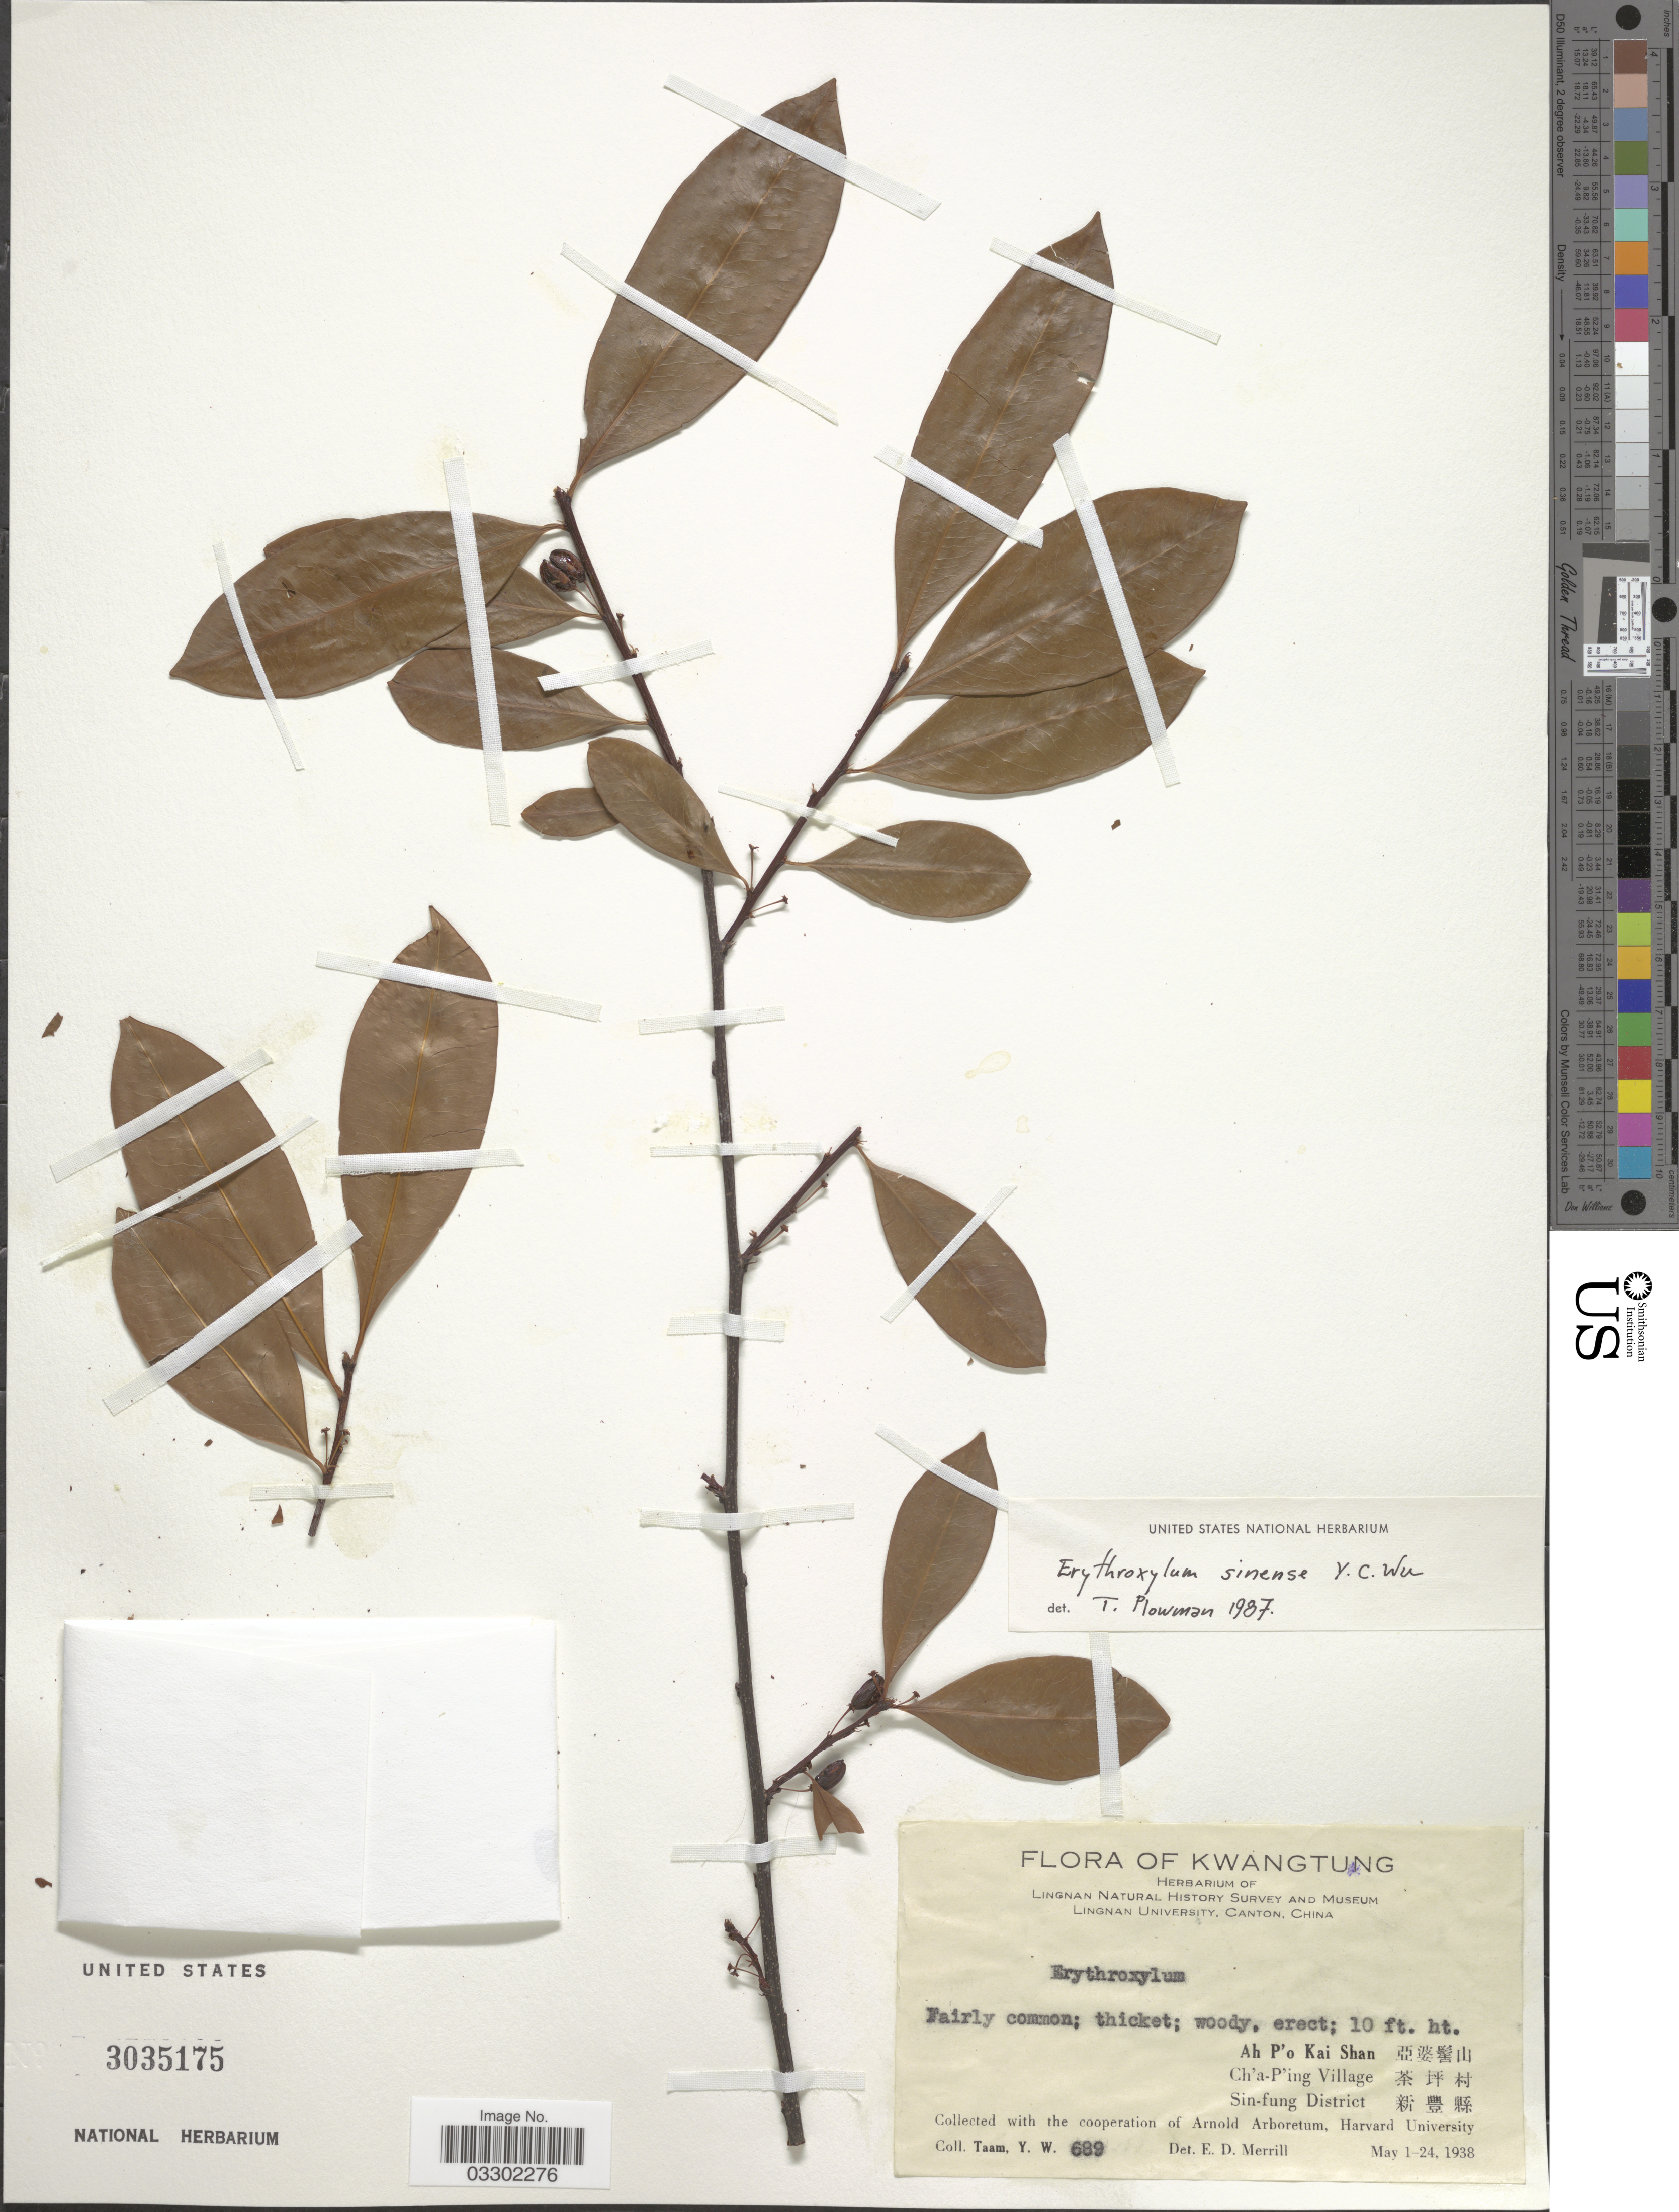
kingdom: Plantae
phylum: Tracheophyta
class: Magnoliopsida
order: Malpighiales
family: Erythroxylaceae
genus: Erythroxylum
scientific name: Erythroxylum sinense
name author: Y.C. Wu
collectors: Y. W. Taam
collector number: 689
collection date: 1938-05-01/1938-05-24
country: China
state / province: Guangdong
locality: Kwangtung. Ah P'o Kai Shan X, Ch'a-P'ing Village X, Sin-fung District X.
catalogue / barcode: US 3035175